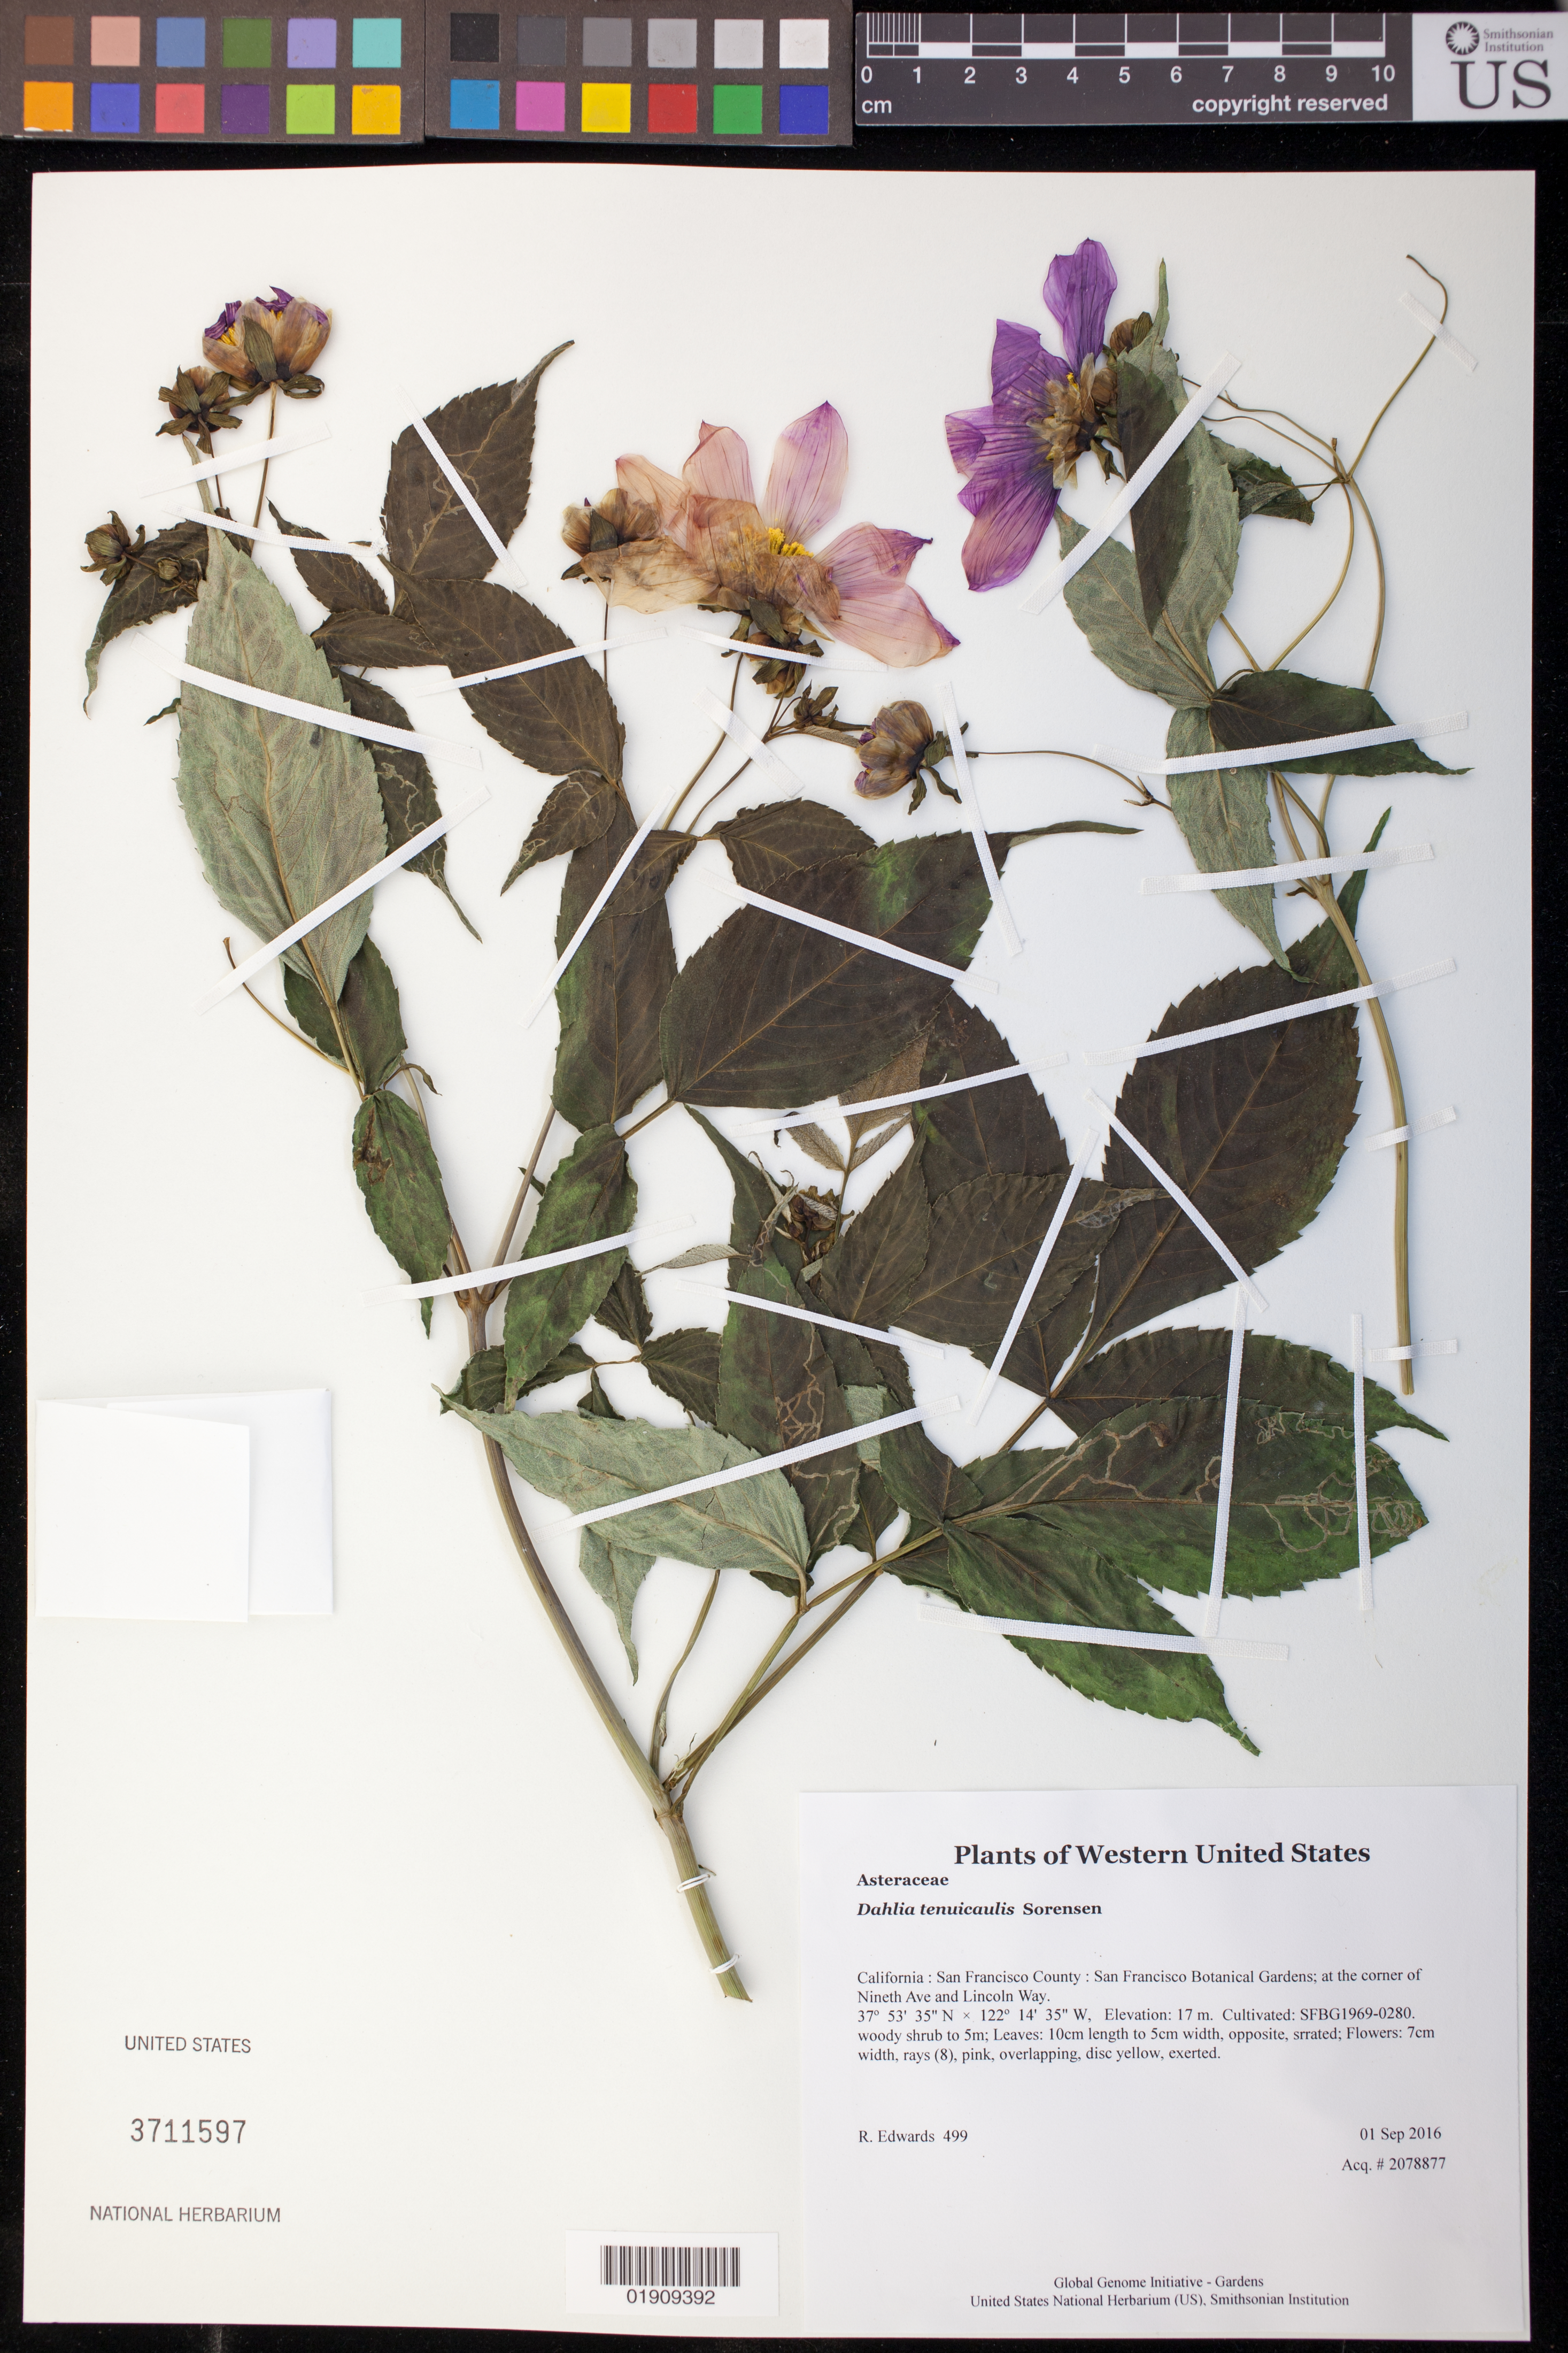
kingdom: Plantae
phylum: Tracheophyta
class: Magnoliopsida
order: Asterales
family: Asteraceae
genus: Dahlia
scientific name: Dahlia tenuicaulis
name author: P.D. Sørensen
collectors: R.D. Edwards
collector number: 499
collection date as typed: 1 September 2016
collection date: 2016-09-01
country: United States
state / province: California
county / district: San Francisco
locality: San Francisco Botanical Gardens; at the corner of Ninth Ave and Lincoln Way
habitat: Cultivated: SFBG1969-0280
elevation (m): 16.9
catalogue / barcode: US 3711597